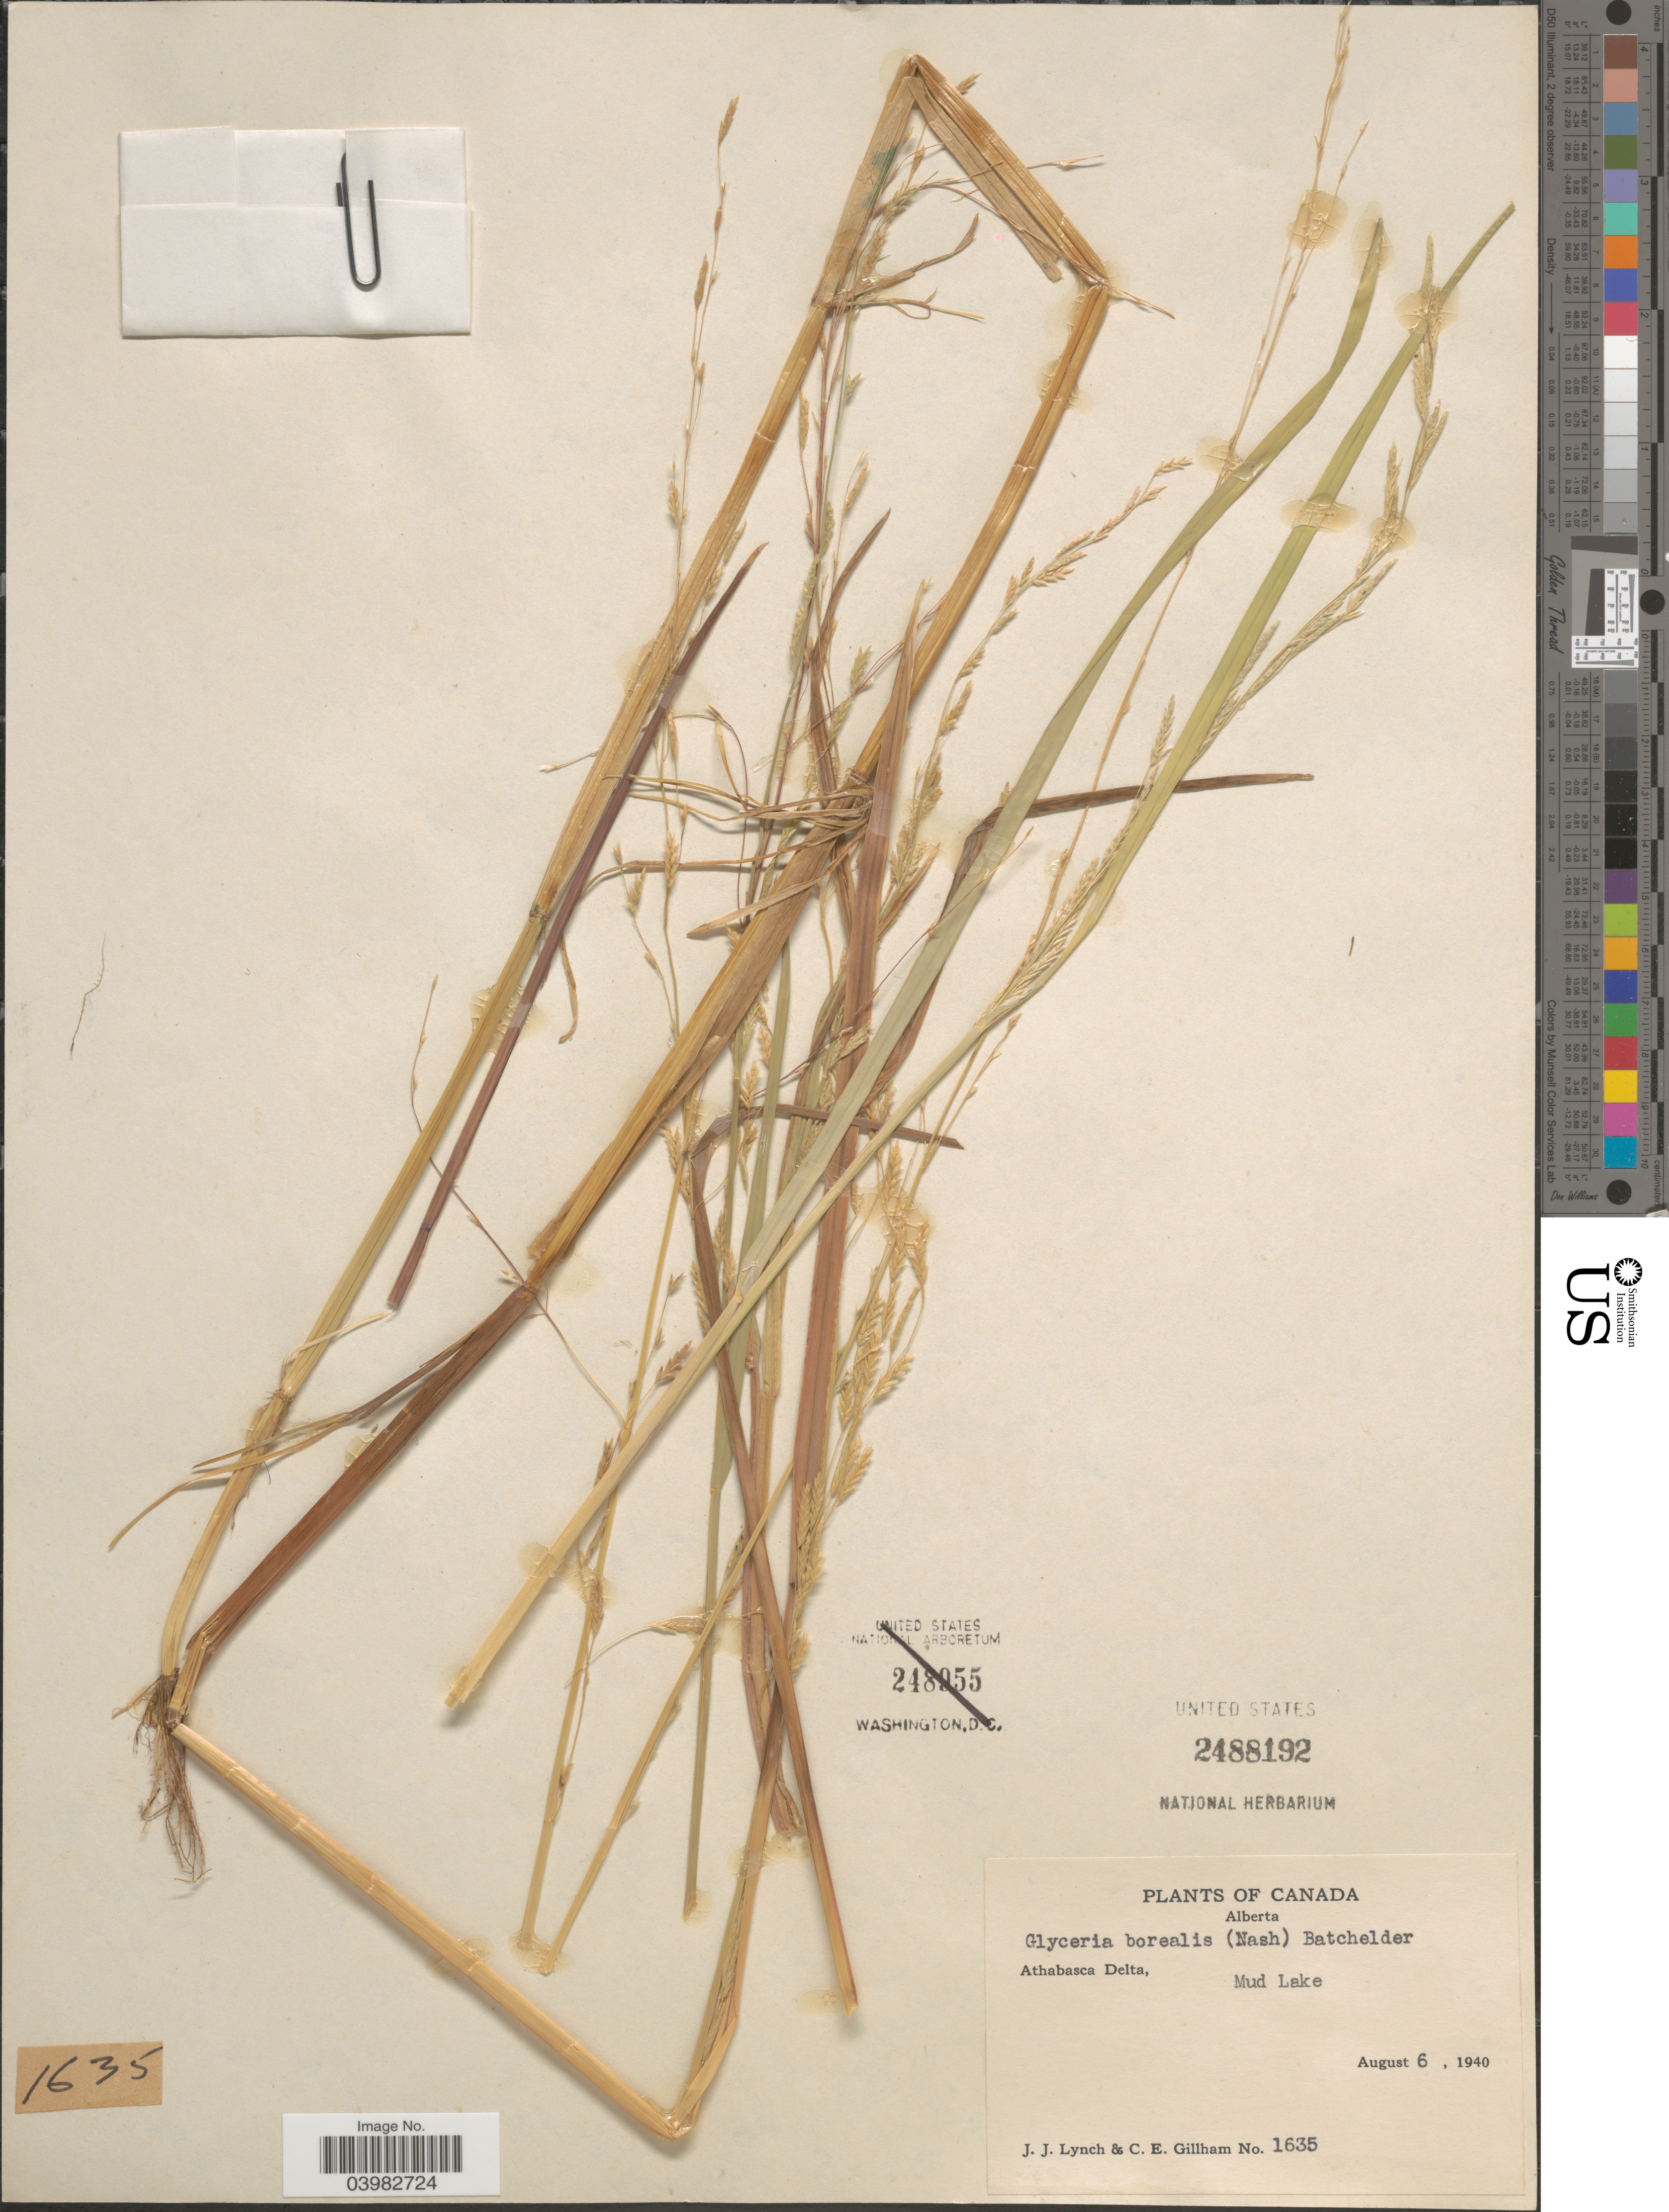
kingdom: Plantae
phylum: Tracheophyta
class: Liliopsida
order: Poales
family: Poaceae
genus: Glyceria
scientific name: Glyceria borealis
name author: (Nash) Batchelder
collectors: J. Lynch & C. Gillham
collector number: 1635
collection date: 1940-08-06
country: Canada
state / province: Alberta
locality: Athabasca Delta, Mud Lake.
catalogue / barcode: US 2488192